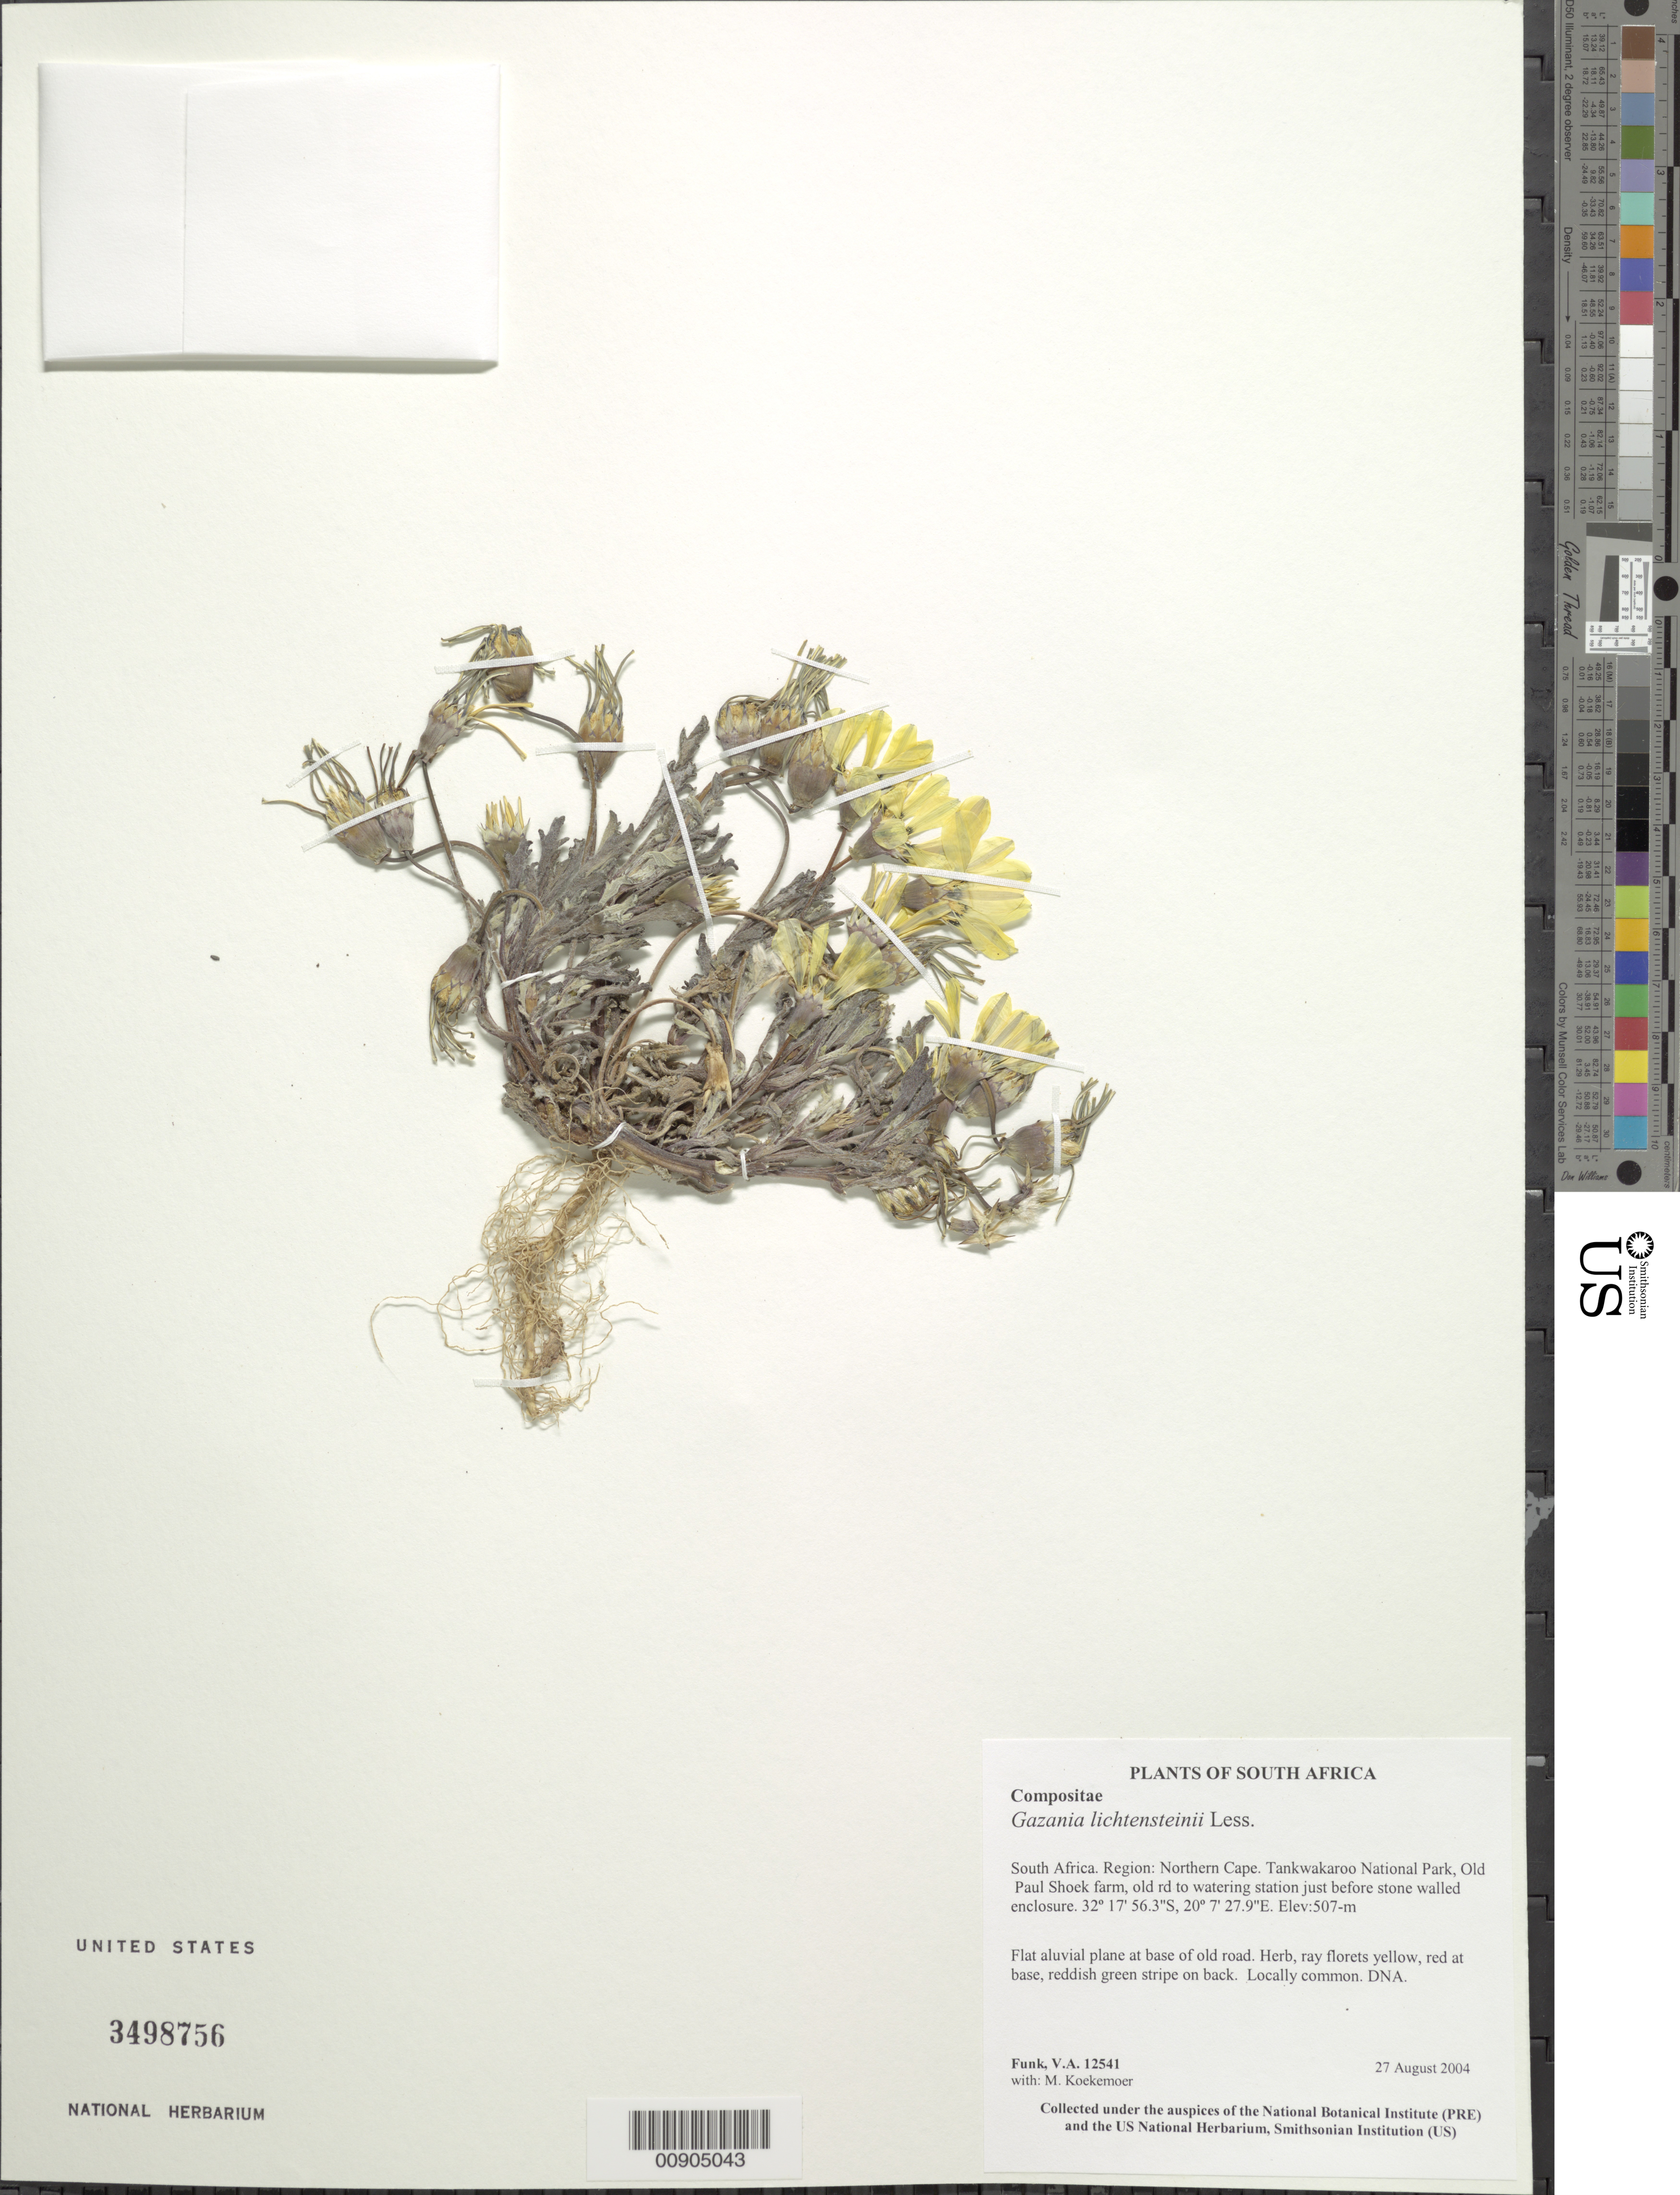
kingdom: Plantae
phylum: Tracheophyta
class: Magnoliopsida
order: Asterales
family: Asteraceae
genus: Gazania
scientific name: Gazania lichtensteinii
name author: Less.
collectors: V. Funk & M. Koekemoer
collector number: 12541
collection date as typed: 27 August 2004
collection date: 2004-08-27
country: South Africa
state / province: Northern Cape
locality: Northern Cape, Tankwakaroo National Park, Old Paul Shoek farm, old road to water station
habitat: Flat alluvial plane at base of old road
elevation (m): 507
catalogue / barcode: US 3498756